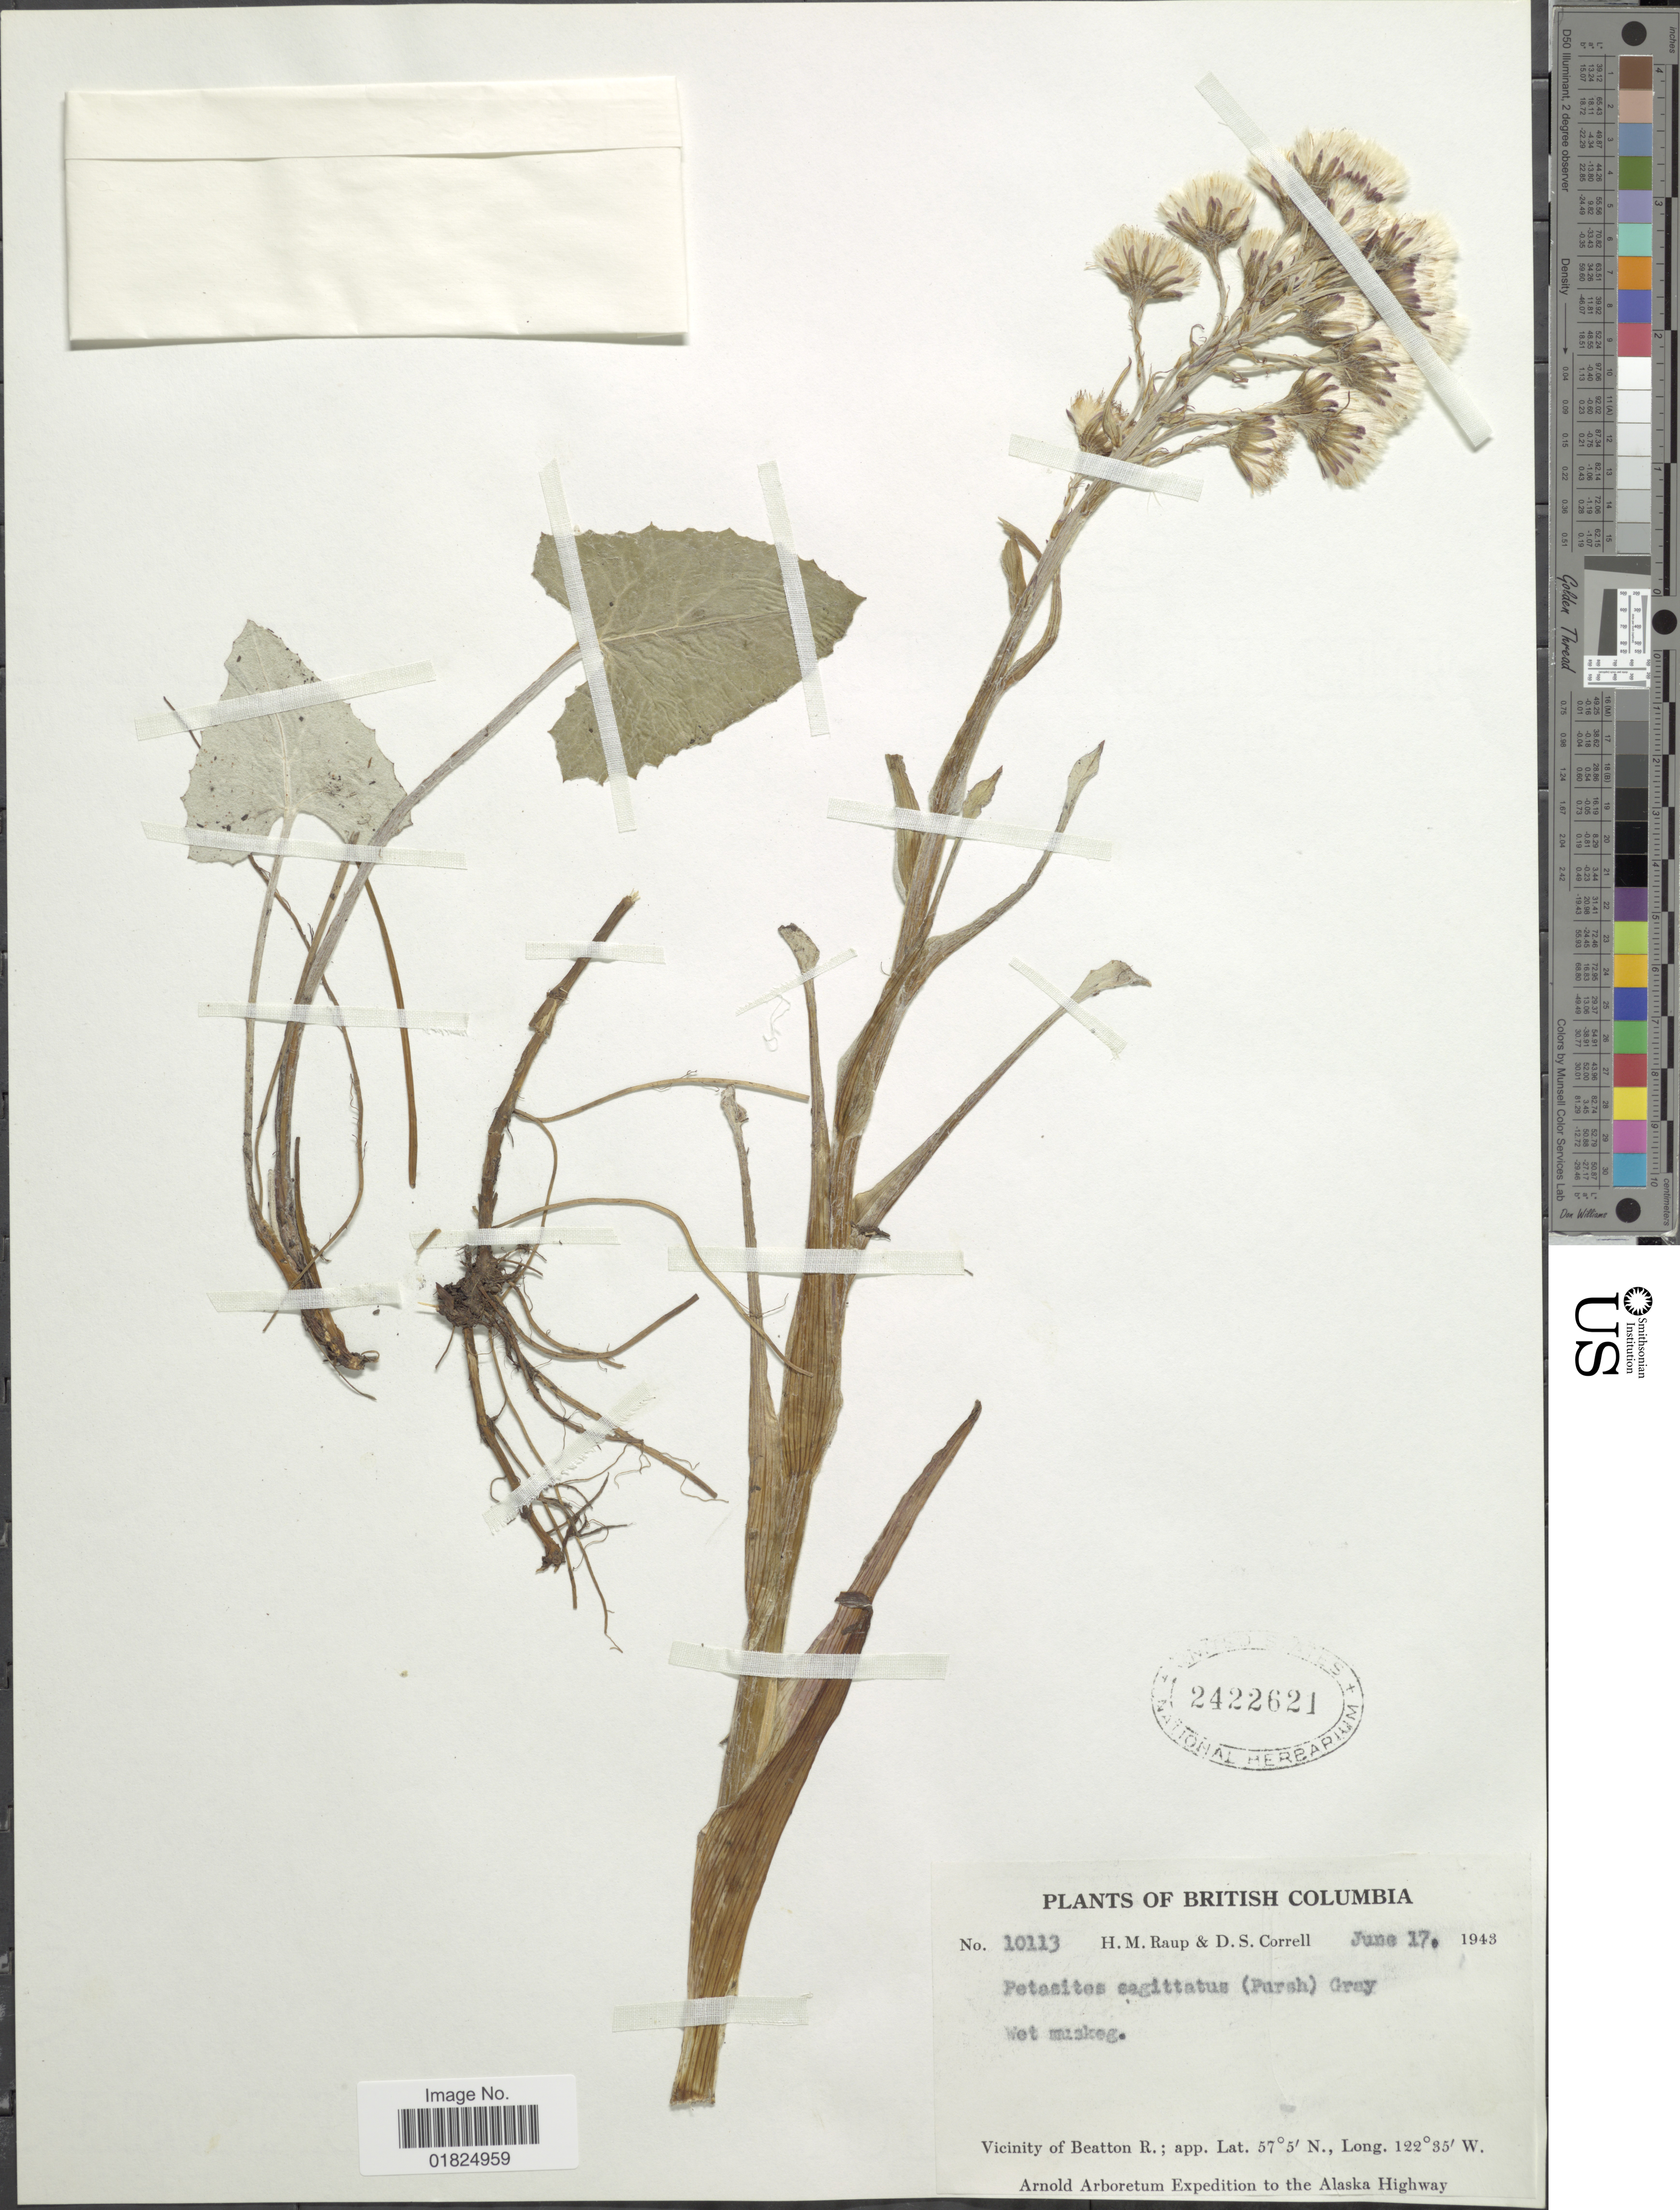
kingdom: Plantae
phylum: Tracheophyta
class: Magnoliopsida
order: Asterales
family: Asteraceae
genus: Petasites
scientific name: Petasites frigidus var. sagittatus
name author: (Banks ex Pursh) Cherniawsky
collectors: H. Raup & D. S. Correll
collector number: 10113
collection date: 1943-06-17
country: Canada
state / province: British Columbia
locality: British Columbia. Vicinity of Beatton R.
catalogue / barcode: US 2422621